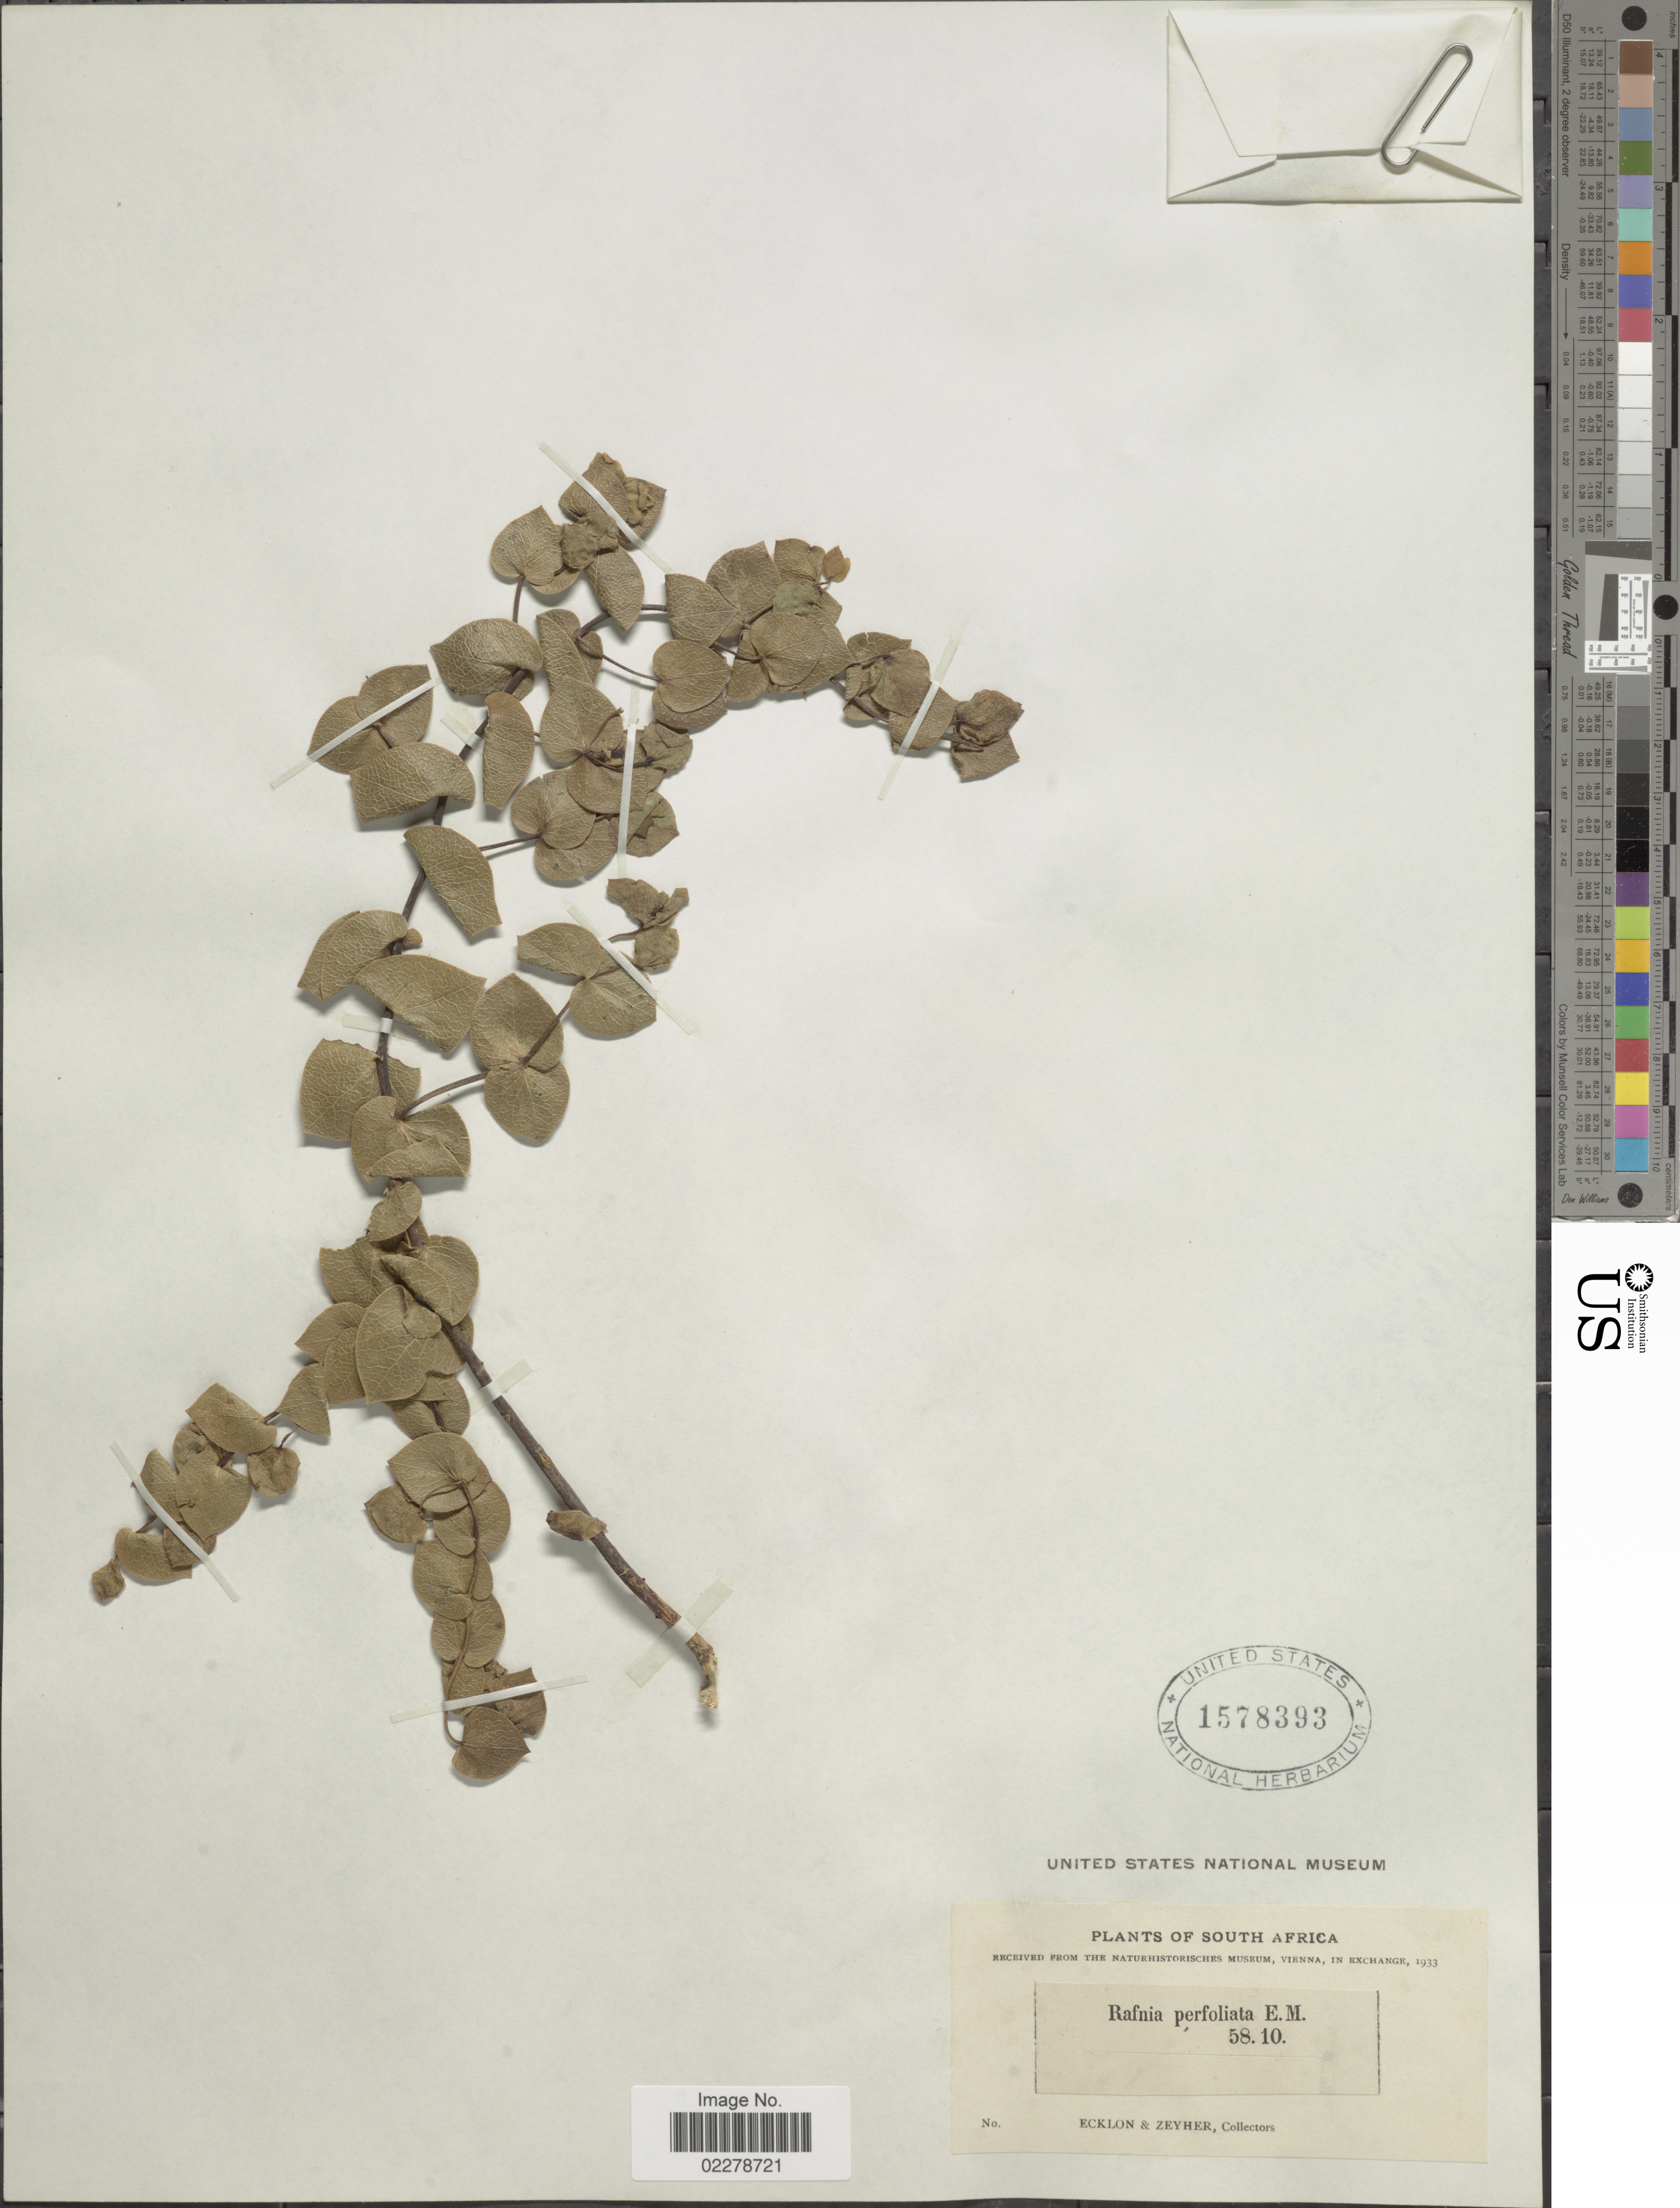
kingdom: Plantae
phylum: Tracheophyta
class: Magnoliopsida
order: Fabales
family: Fabaceae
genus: Rafnia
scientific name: Rafnia perfoliata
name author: (DC.) E. Mey.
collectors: -. Ecklon & -. Zeyher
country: South Africa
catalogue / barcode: US 1578393